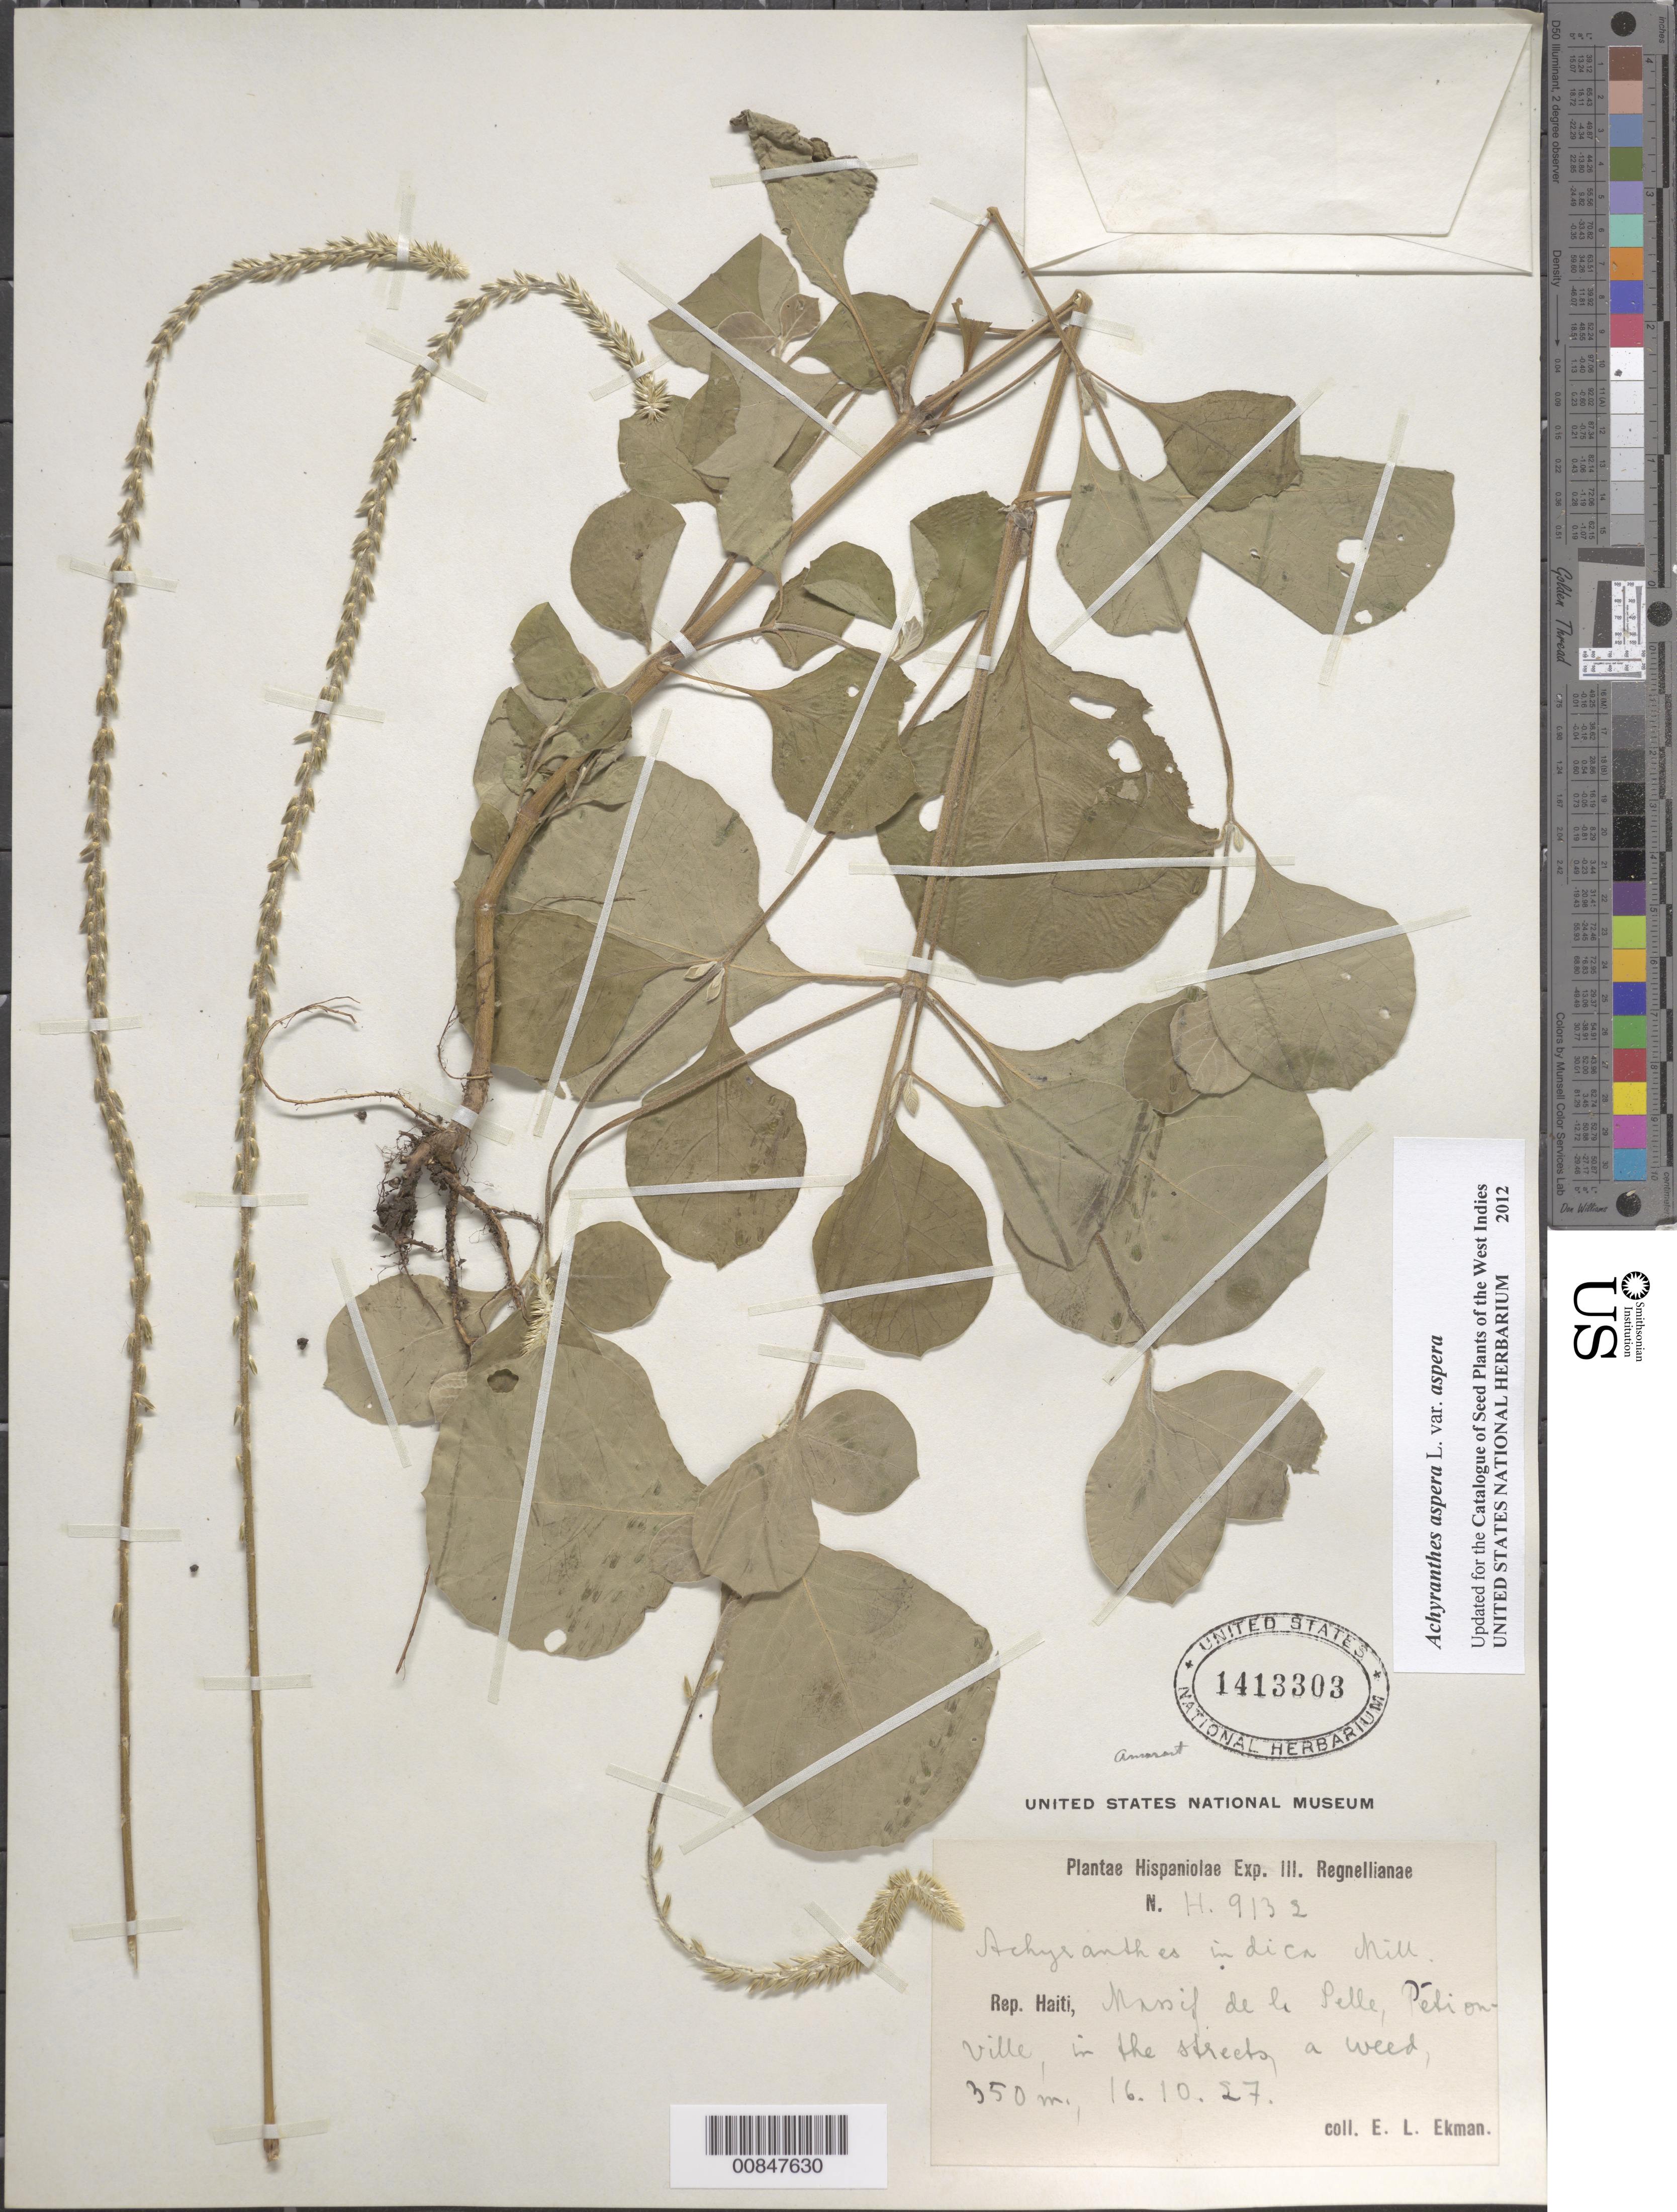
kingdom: Plantae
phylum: Tracheophyta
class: Magnoliopsida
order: Caryophyllales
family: Amaranthaceae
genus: Achyranthes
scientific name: Achyranthes aspera var. aspera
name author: L.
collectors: E. L. Ekman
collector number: H 9132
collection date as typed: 16 Oct 1927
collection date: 1927-10-16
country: Haiti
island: Hispaniola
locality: Massif de la Selle, Pétionville.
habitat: In the streets.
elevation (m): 350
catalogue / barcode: US 1413303